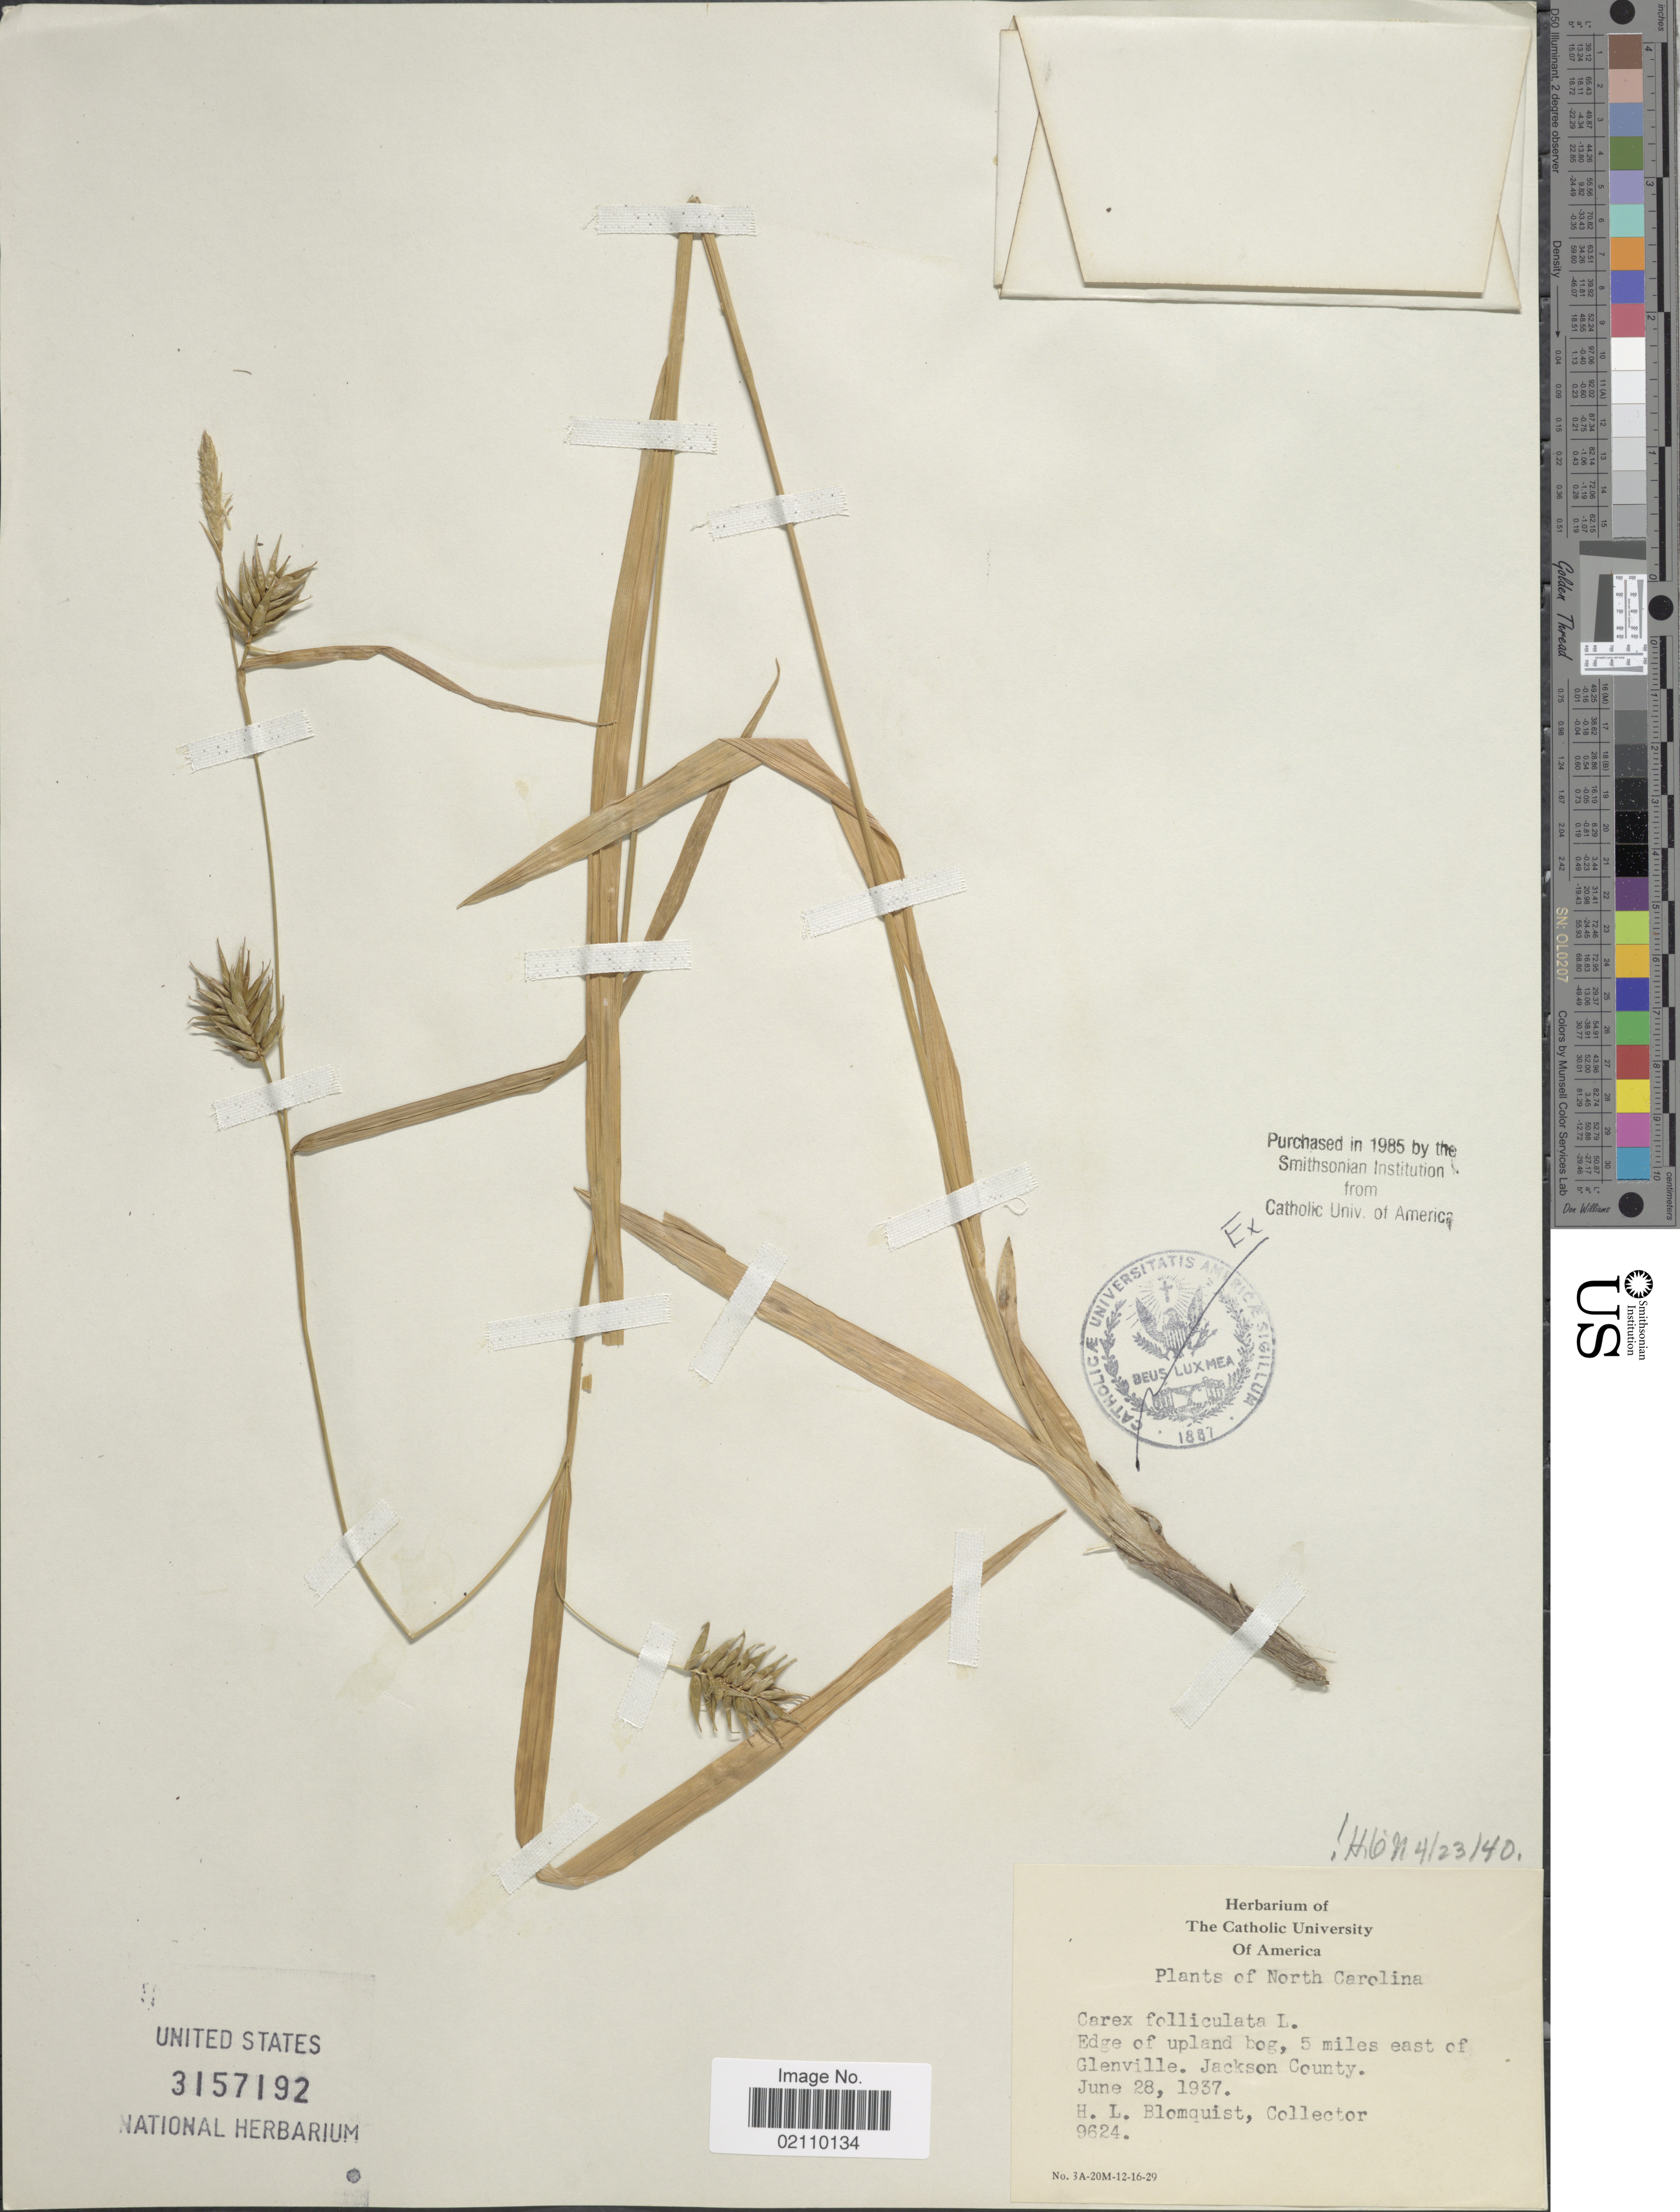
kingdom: Plantae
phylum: Tracheophyta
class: Liliopsida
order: Poales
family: Cyperaceae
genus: Carex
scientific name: Carex folliculata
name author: L.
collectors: H. Blomquist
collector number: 9624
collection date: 1937-06-28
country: United States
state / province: North Carolina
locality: Edge of cupland bog, 5 miles east of Glenville, Jackson County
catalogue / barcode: US 3157192